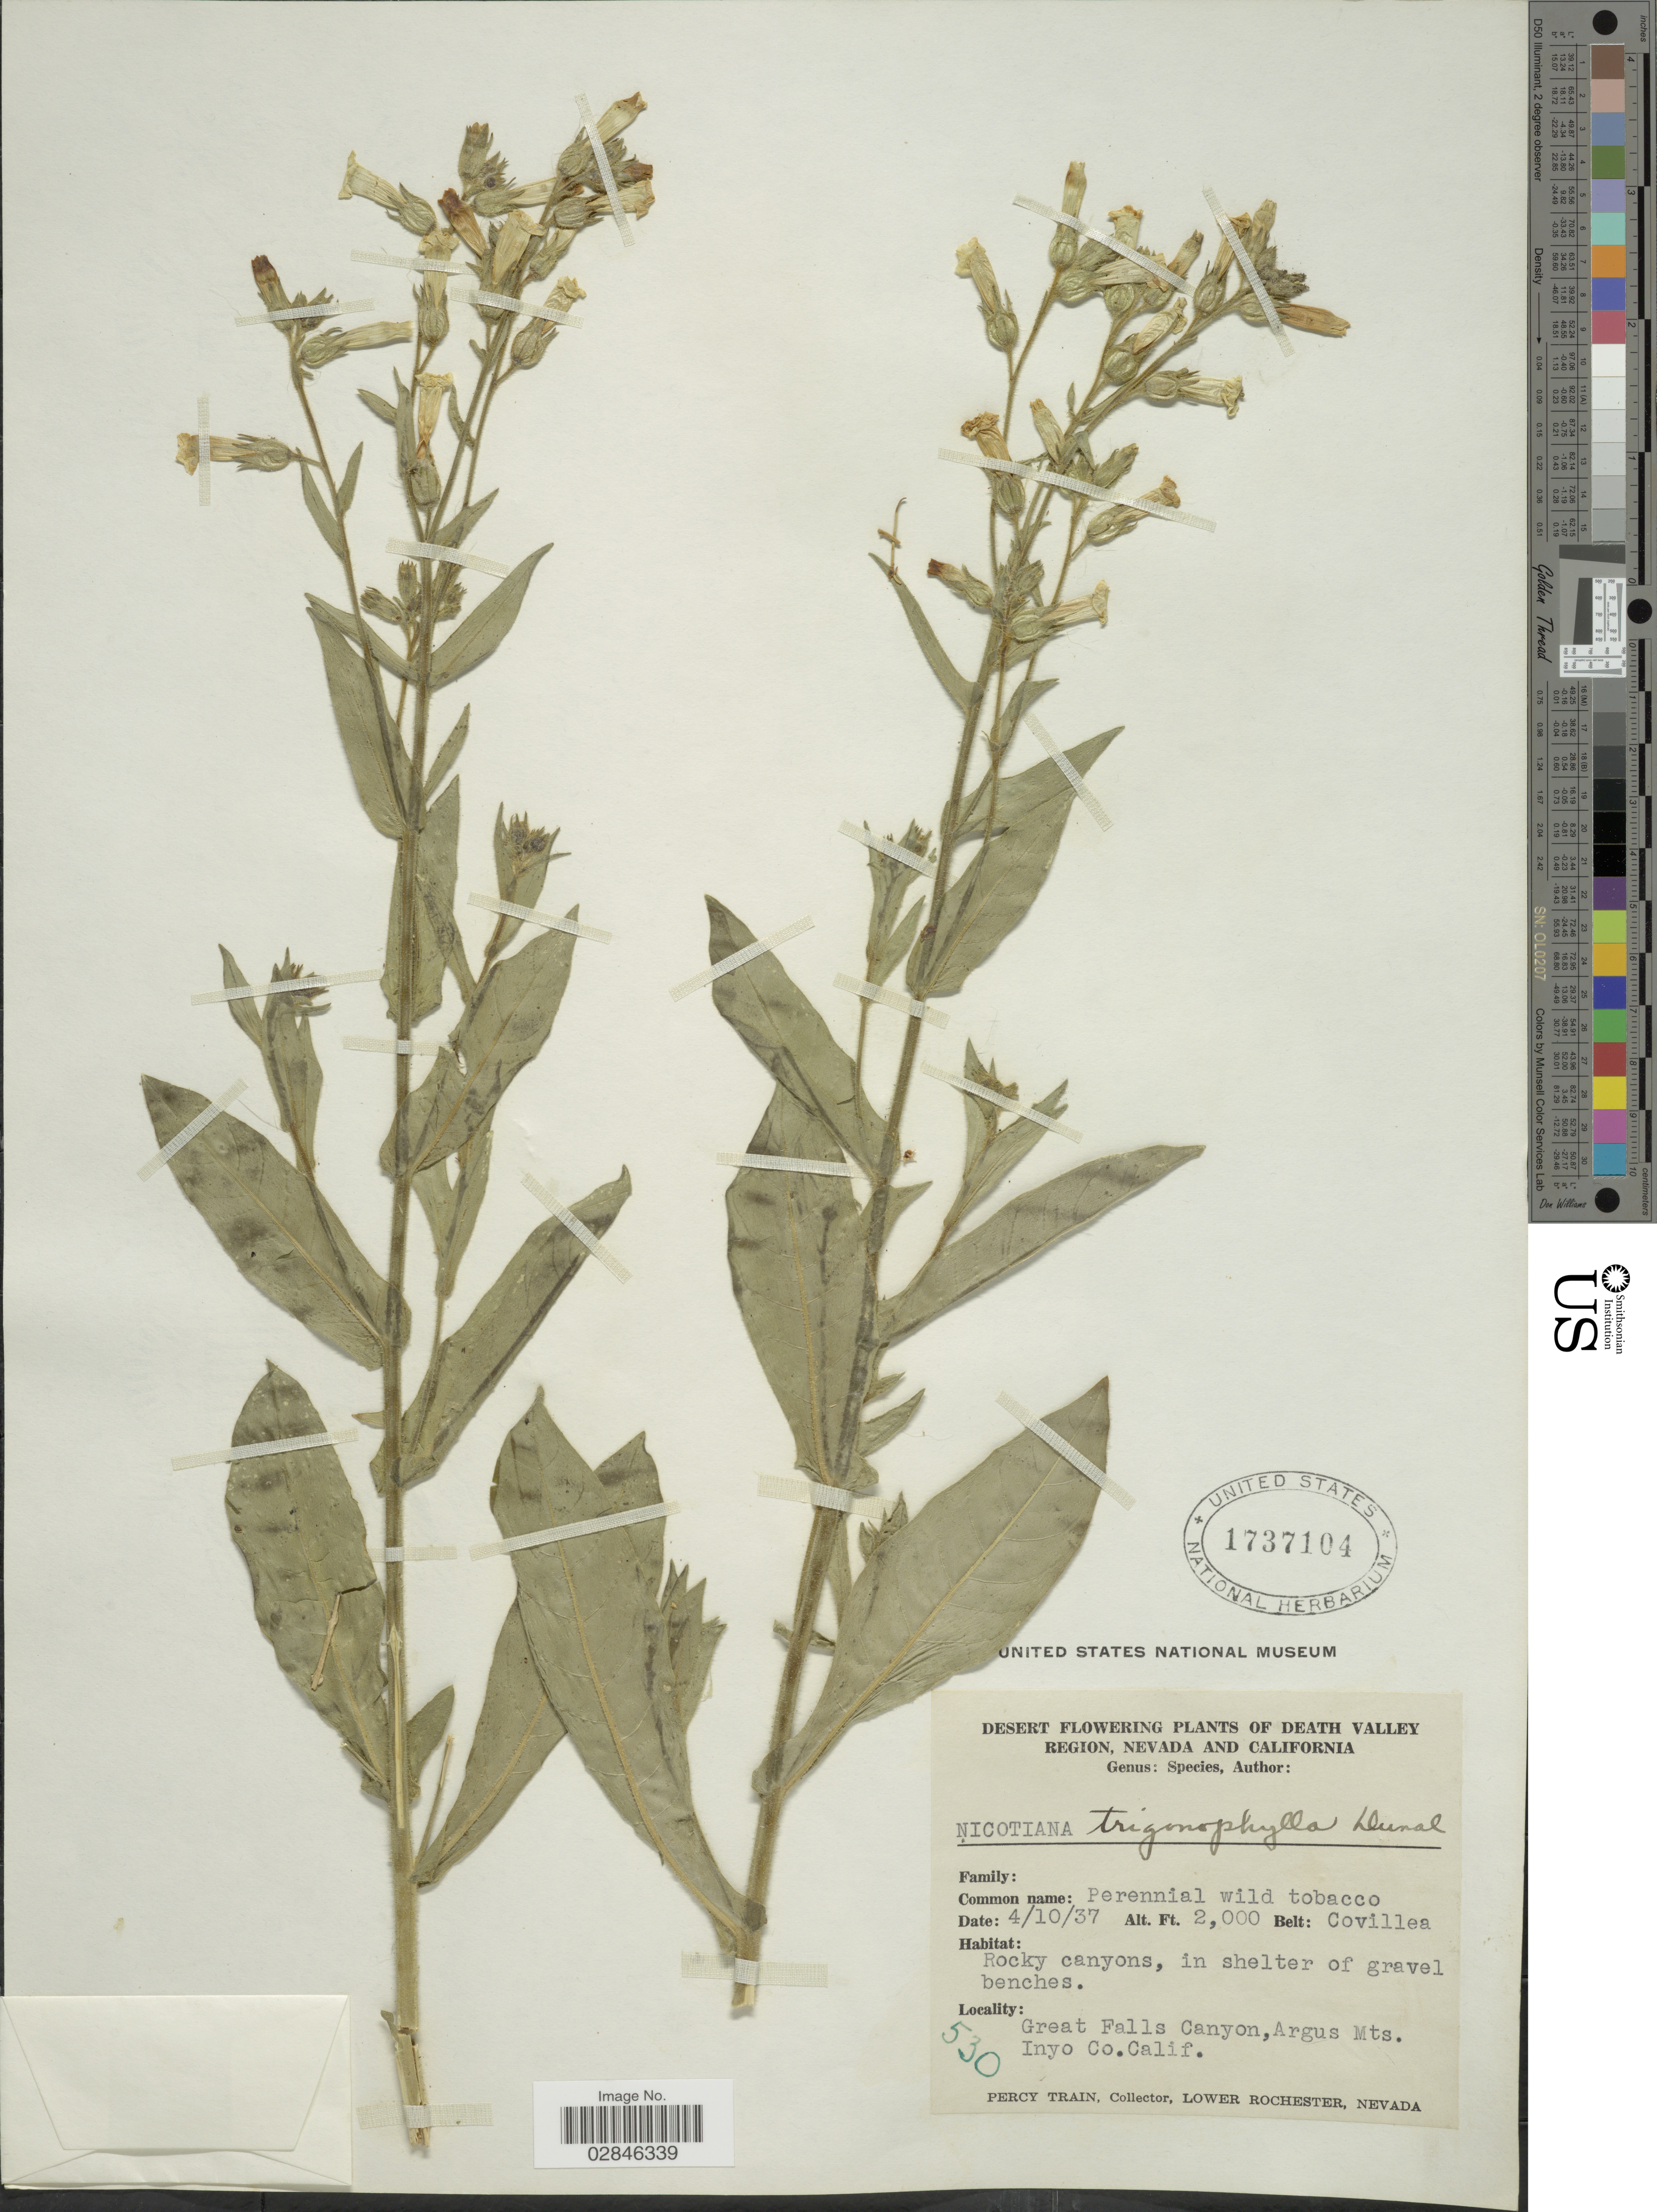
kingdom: Plantae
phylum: Tracheophyta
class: Magnoliopsida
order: Solanales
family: Solanaceae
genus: Nicotiana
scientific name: Nicotiana trigonophylla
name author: Dunal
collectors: P. Train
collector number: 530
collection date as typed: Transcribed d/m/y: 10/4/37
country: United States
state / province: California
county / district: Inyo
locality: Death Valley Region, Great Falls Canyon, Argus Mts., Inyo Co.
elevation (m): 610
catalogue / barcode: US 1737104